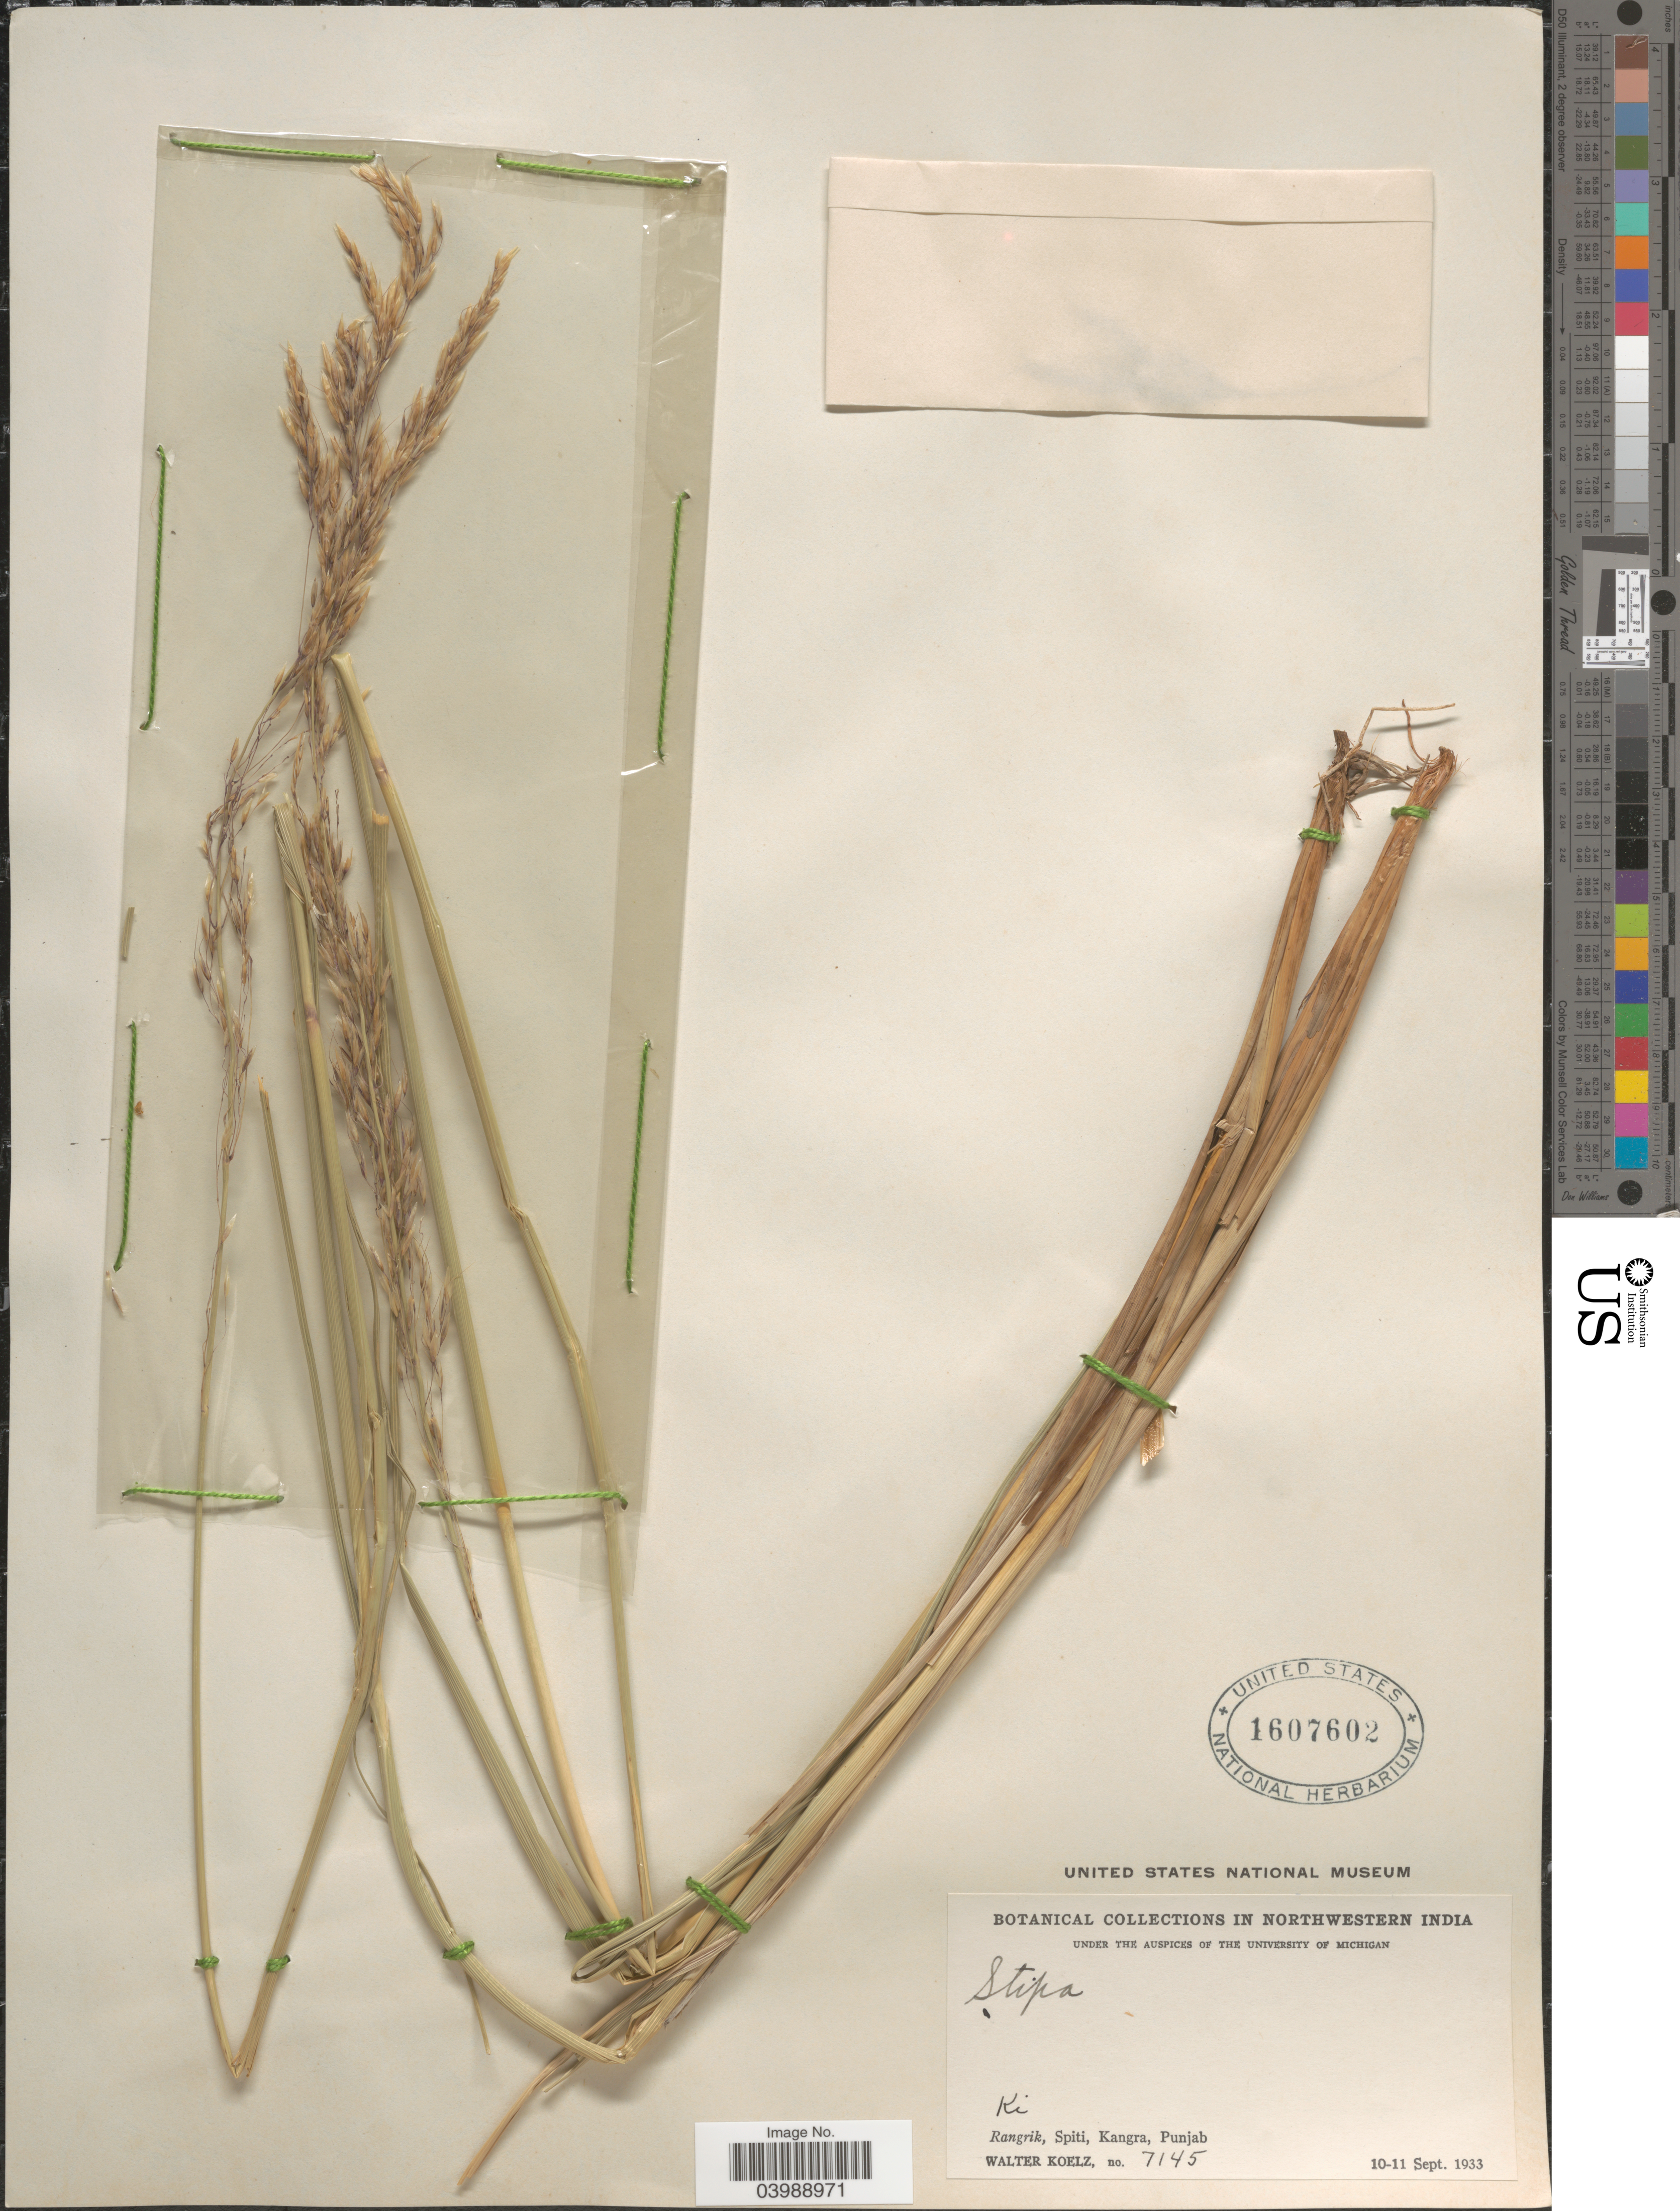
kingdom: Plantae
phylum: Tracheophyta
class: Liliopsida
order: Poales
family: Poaceae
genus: Achnatherum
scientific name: Achnatherum sp.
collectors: W. N. Koelz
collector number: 7145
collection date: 1933-09-10/1933-09-11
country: India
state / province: Punjab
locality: In northwestern India. Ki. Rangrik, Spiti, Kangra.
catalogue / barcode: US 1607602